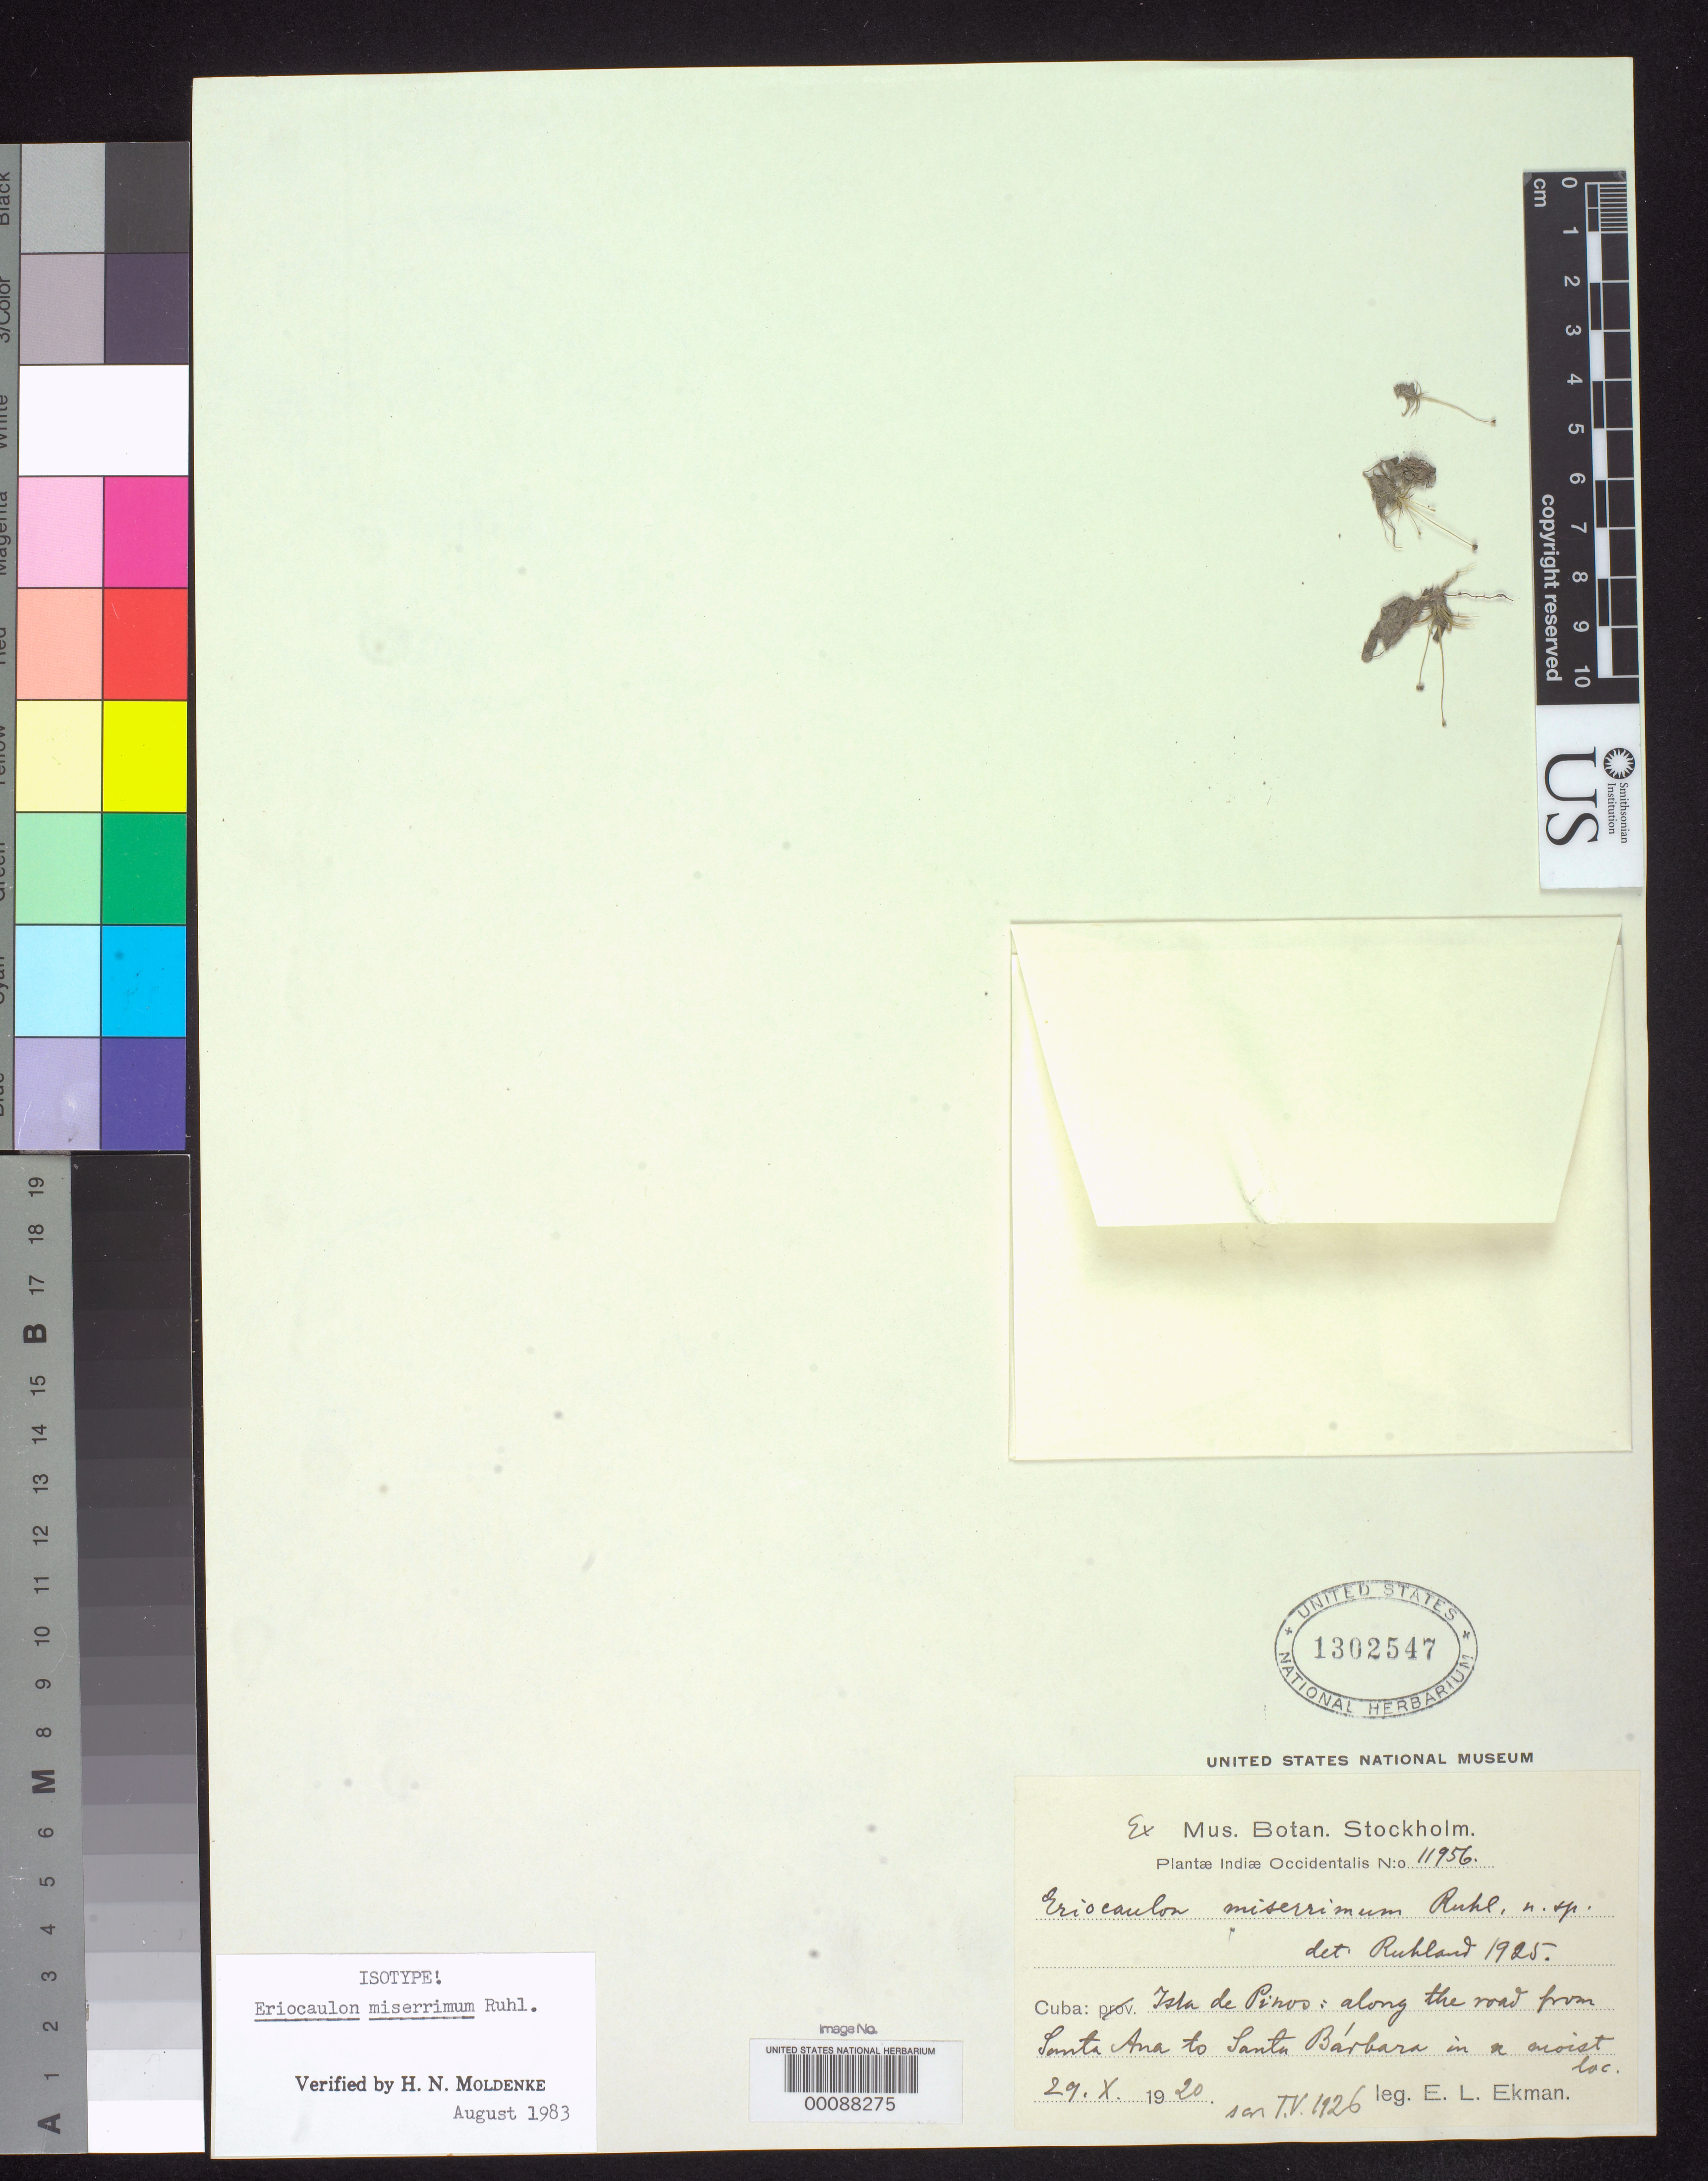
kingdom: Plantae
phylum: Tracheophyta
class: Liliopsida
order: Poales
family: Eriocaulaceae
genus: Eriocaulon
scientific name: Eriocaulon miserrimum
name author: Ruhland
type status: Isotype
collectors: E. L. Ekman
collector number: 11956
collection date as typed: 29 Oct 1920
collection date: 1920-10-29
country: Cuba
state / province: Isla de La Juventud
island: Isla de La Juventud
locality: Between Santa Ana and Santa Barbara.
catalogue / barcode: US 1302547